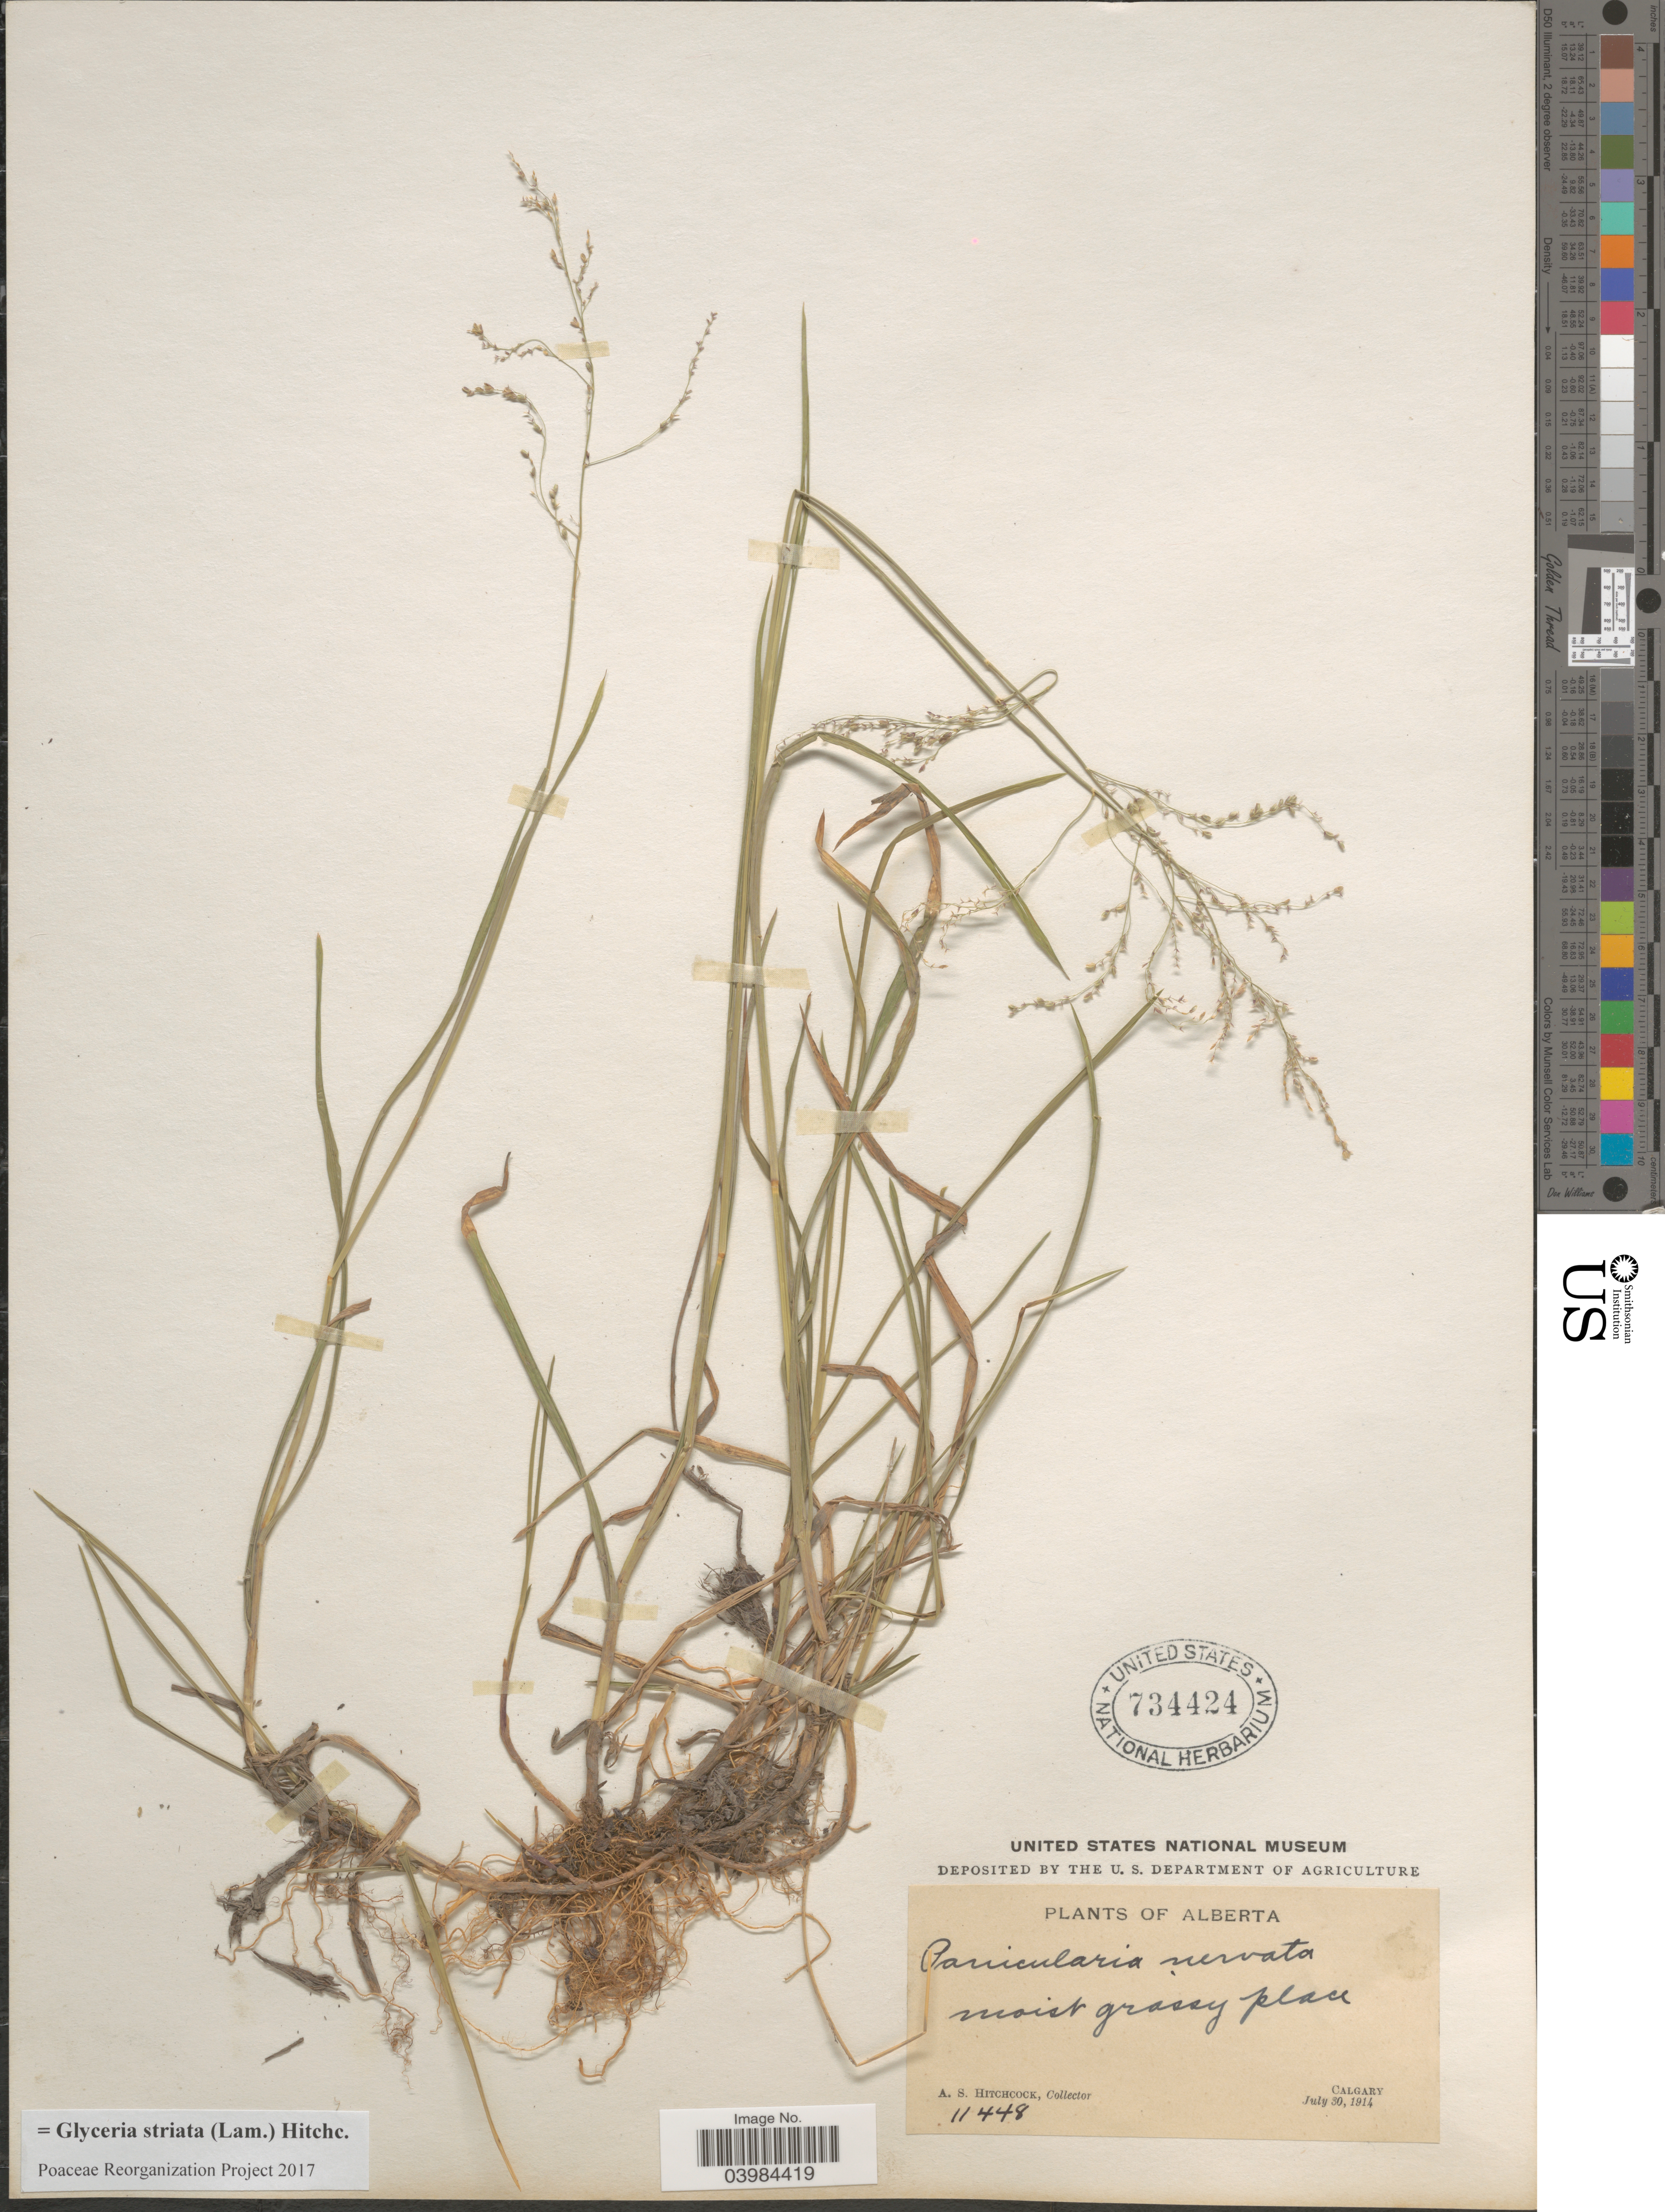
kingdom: Plantae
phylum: Tracheophyta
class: Liliopsida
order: Poales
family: Poaceae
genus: Glyceria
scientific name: Glyceria striata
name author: (Lam.) Hitchc.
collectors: A. S. Hitchcock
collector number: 11448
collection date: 1914-07-30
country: Canada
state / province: Alberta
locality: Calgary.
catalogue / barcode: US 734424